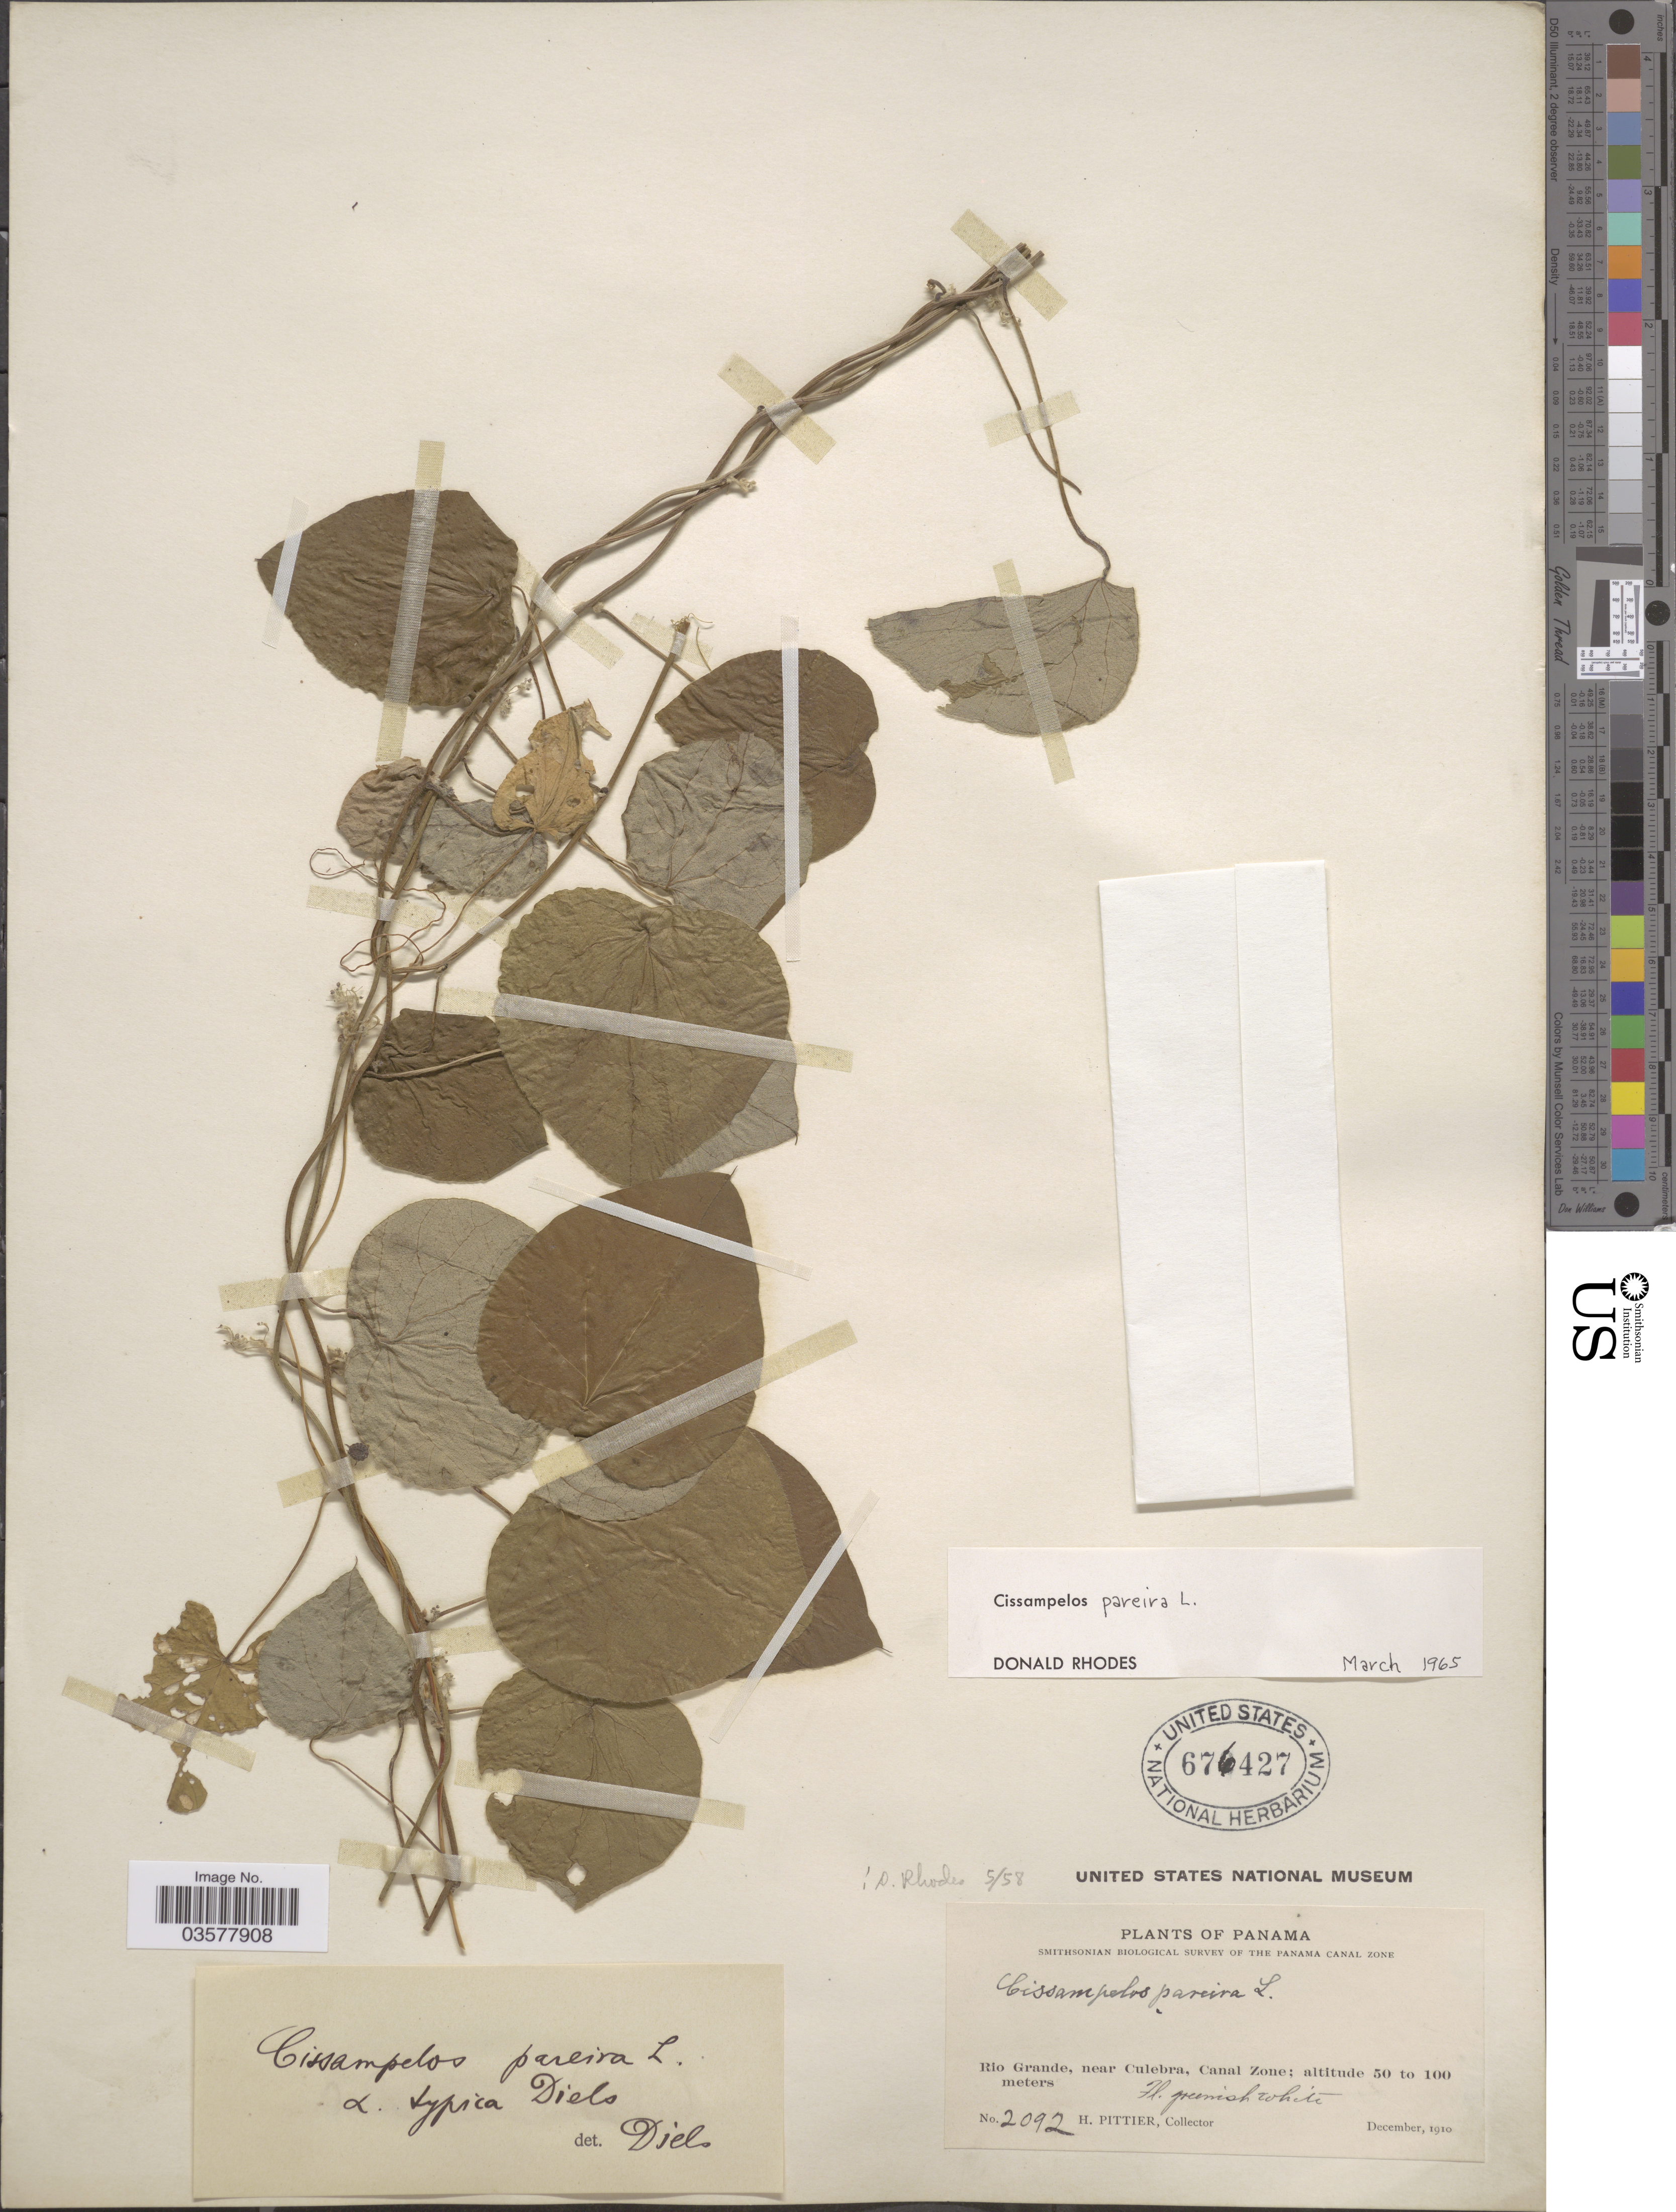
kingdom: Plantae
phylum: Tracheophyta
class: Magnoliopsida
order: Ranunculales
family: Menispermaceae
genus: Cissampelos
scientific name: Cissampelos pareira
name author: L.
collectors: H. F. Pittier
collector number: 2092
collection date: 1910-12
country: Panama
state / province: Colón / Panamá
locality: Rio Grande, near Culebra, Canal Zone.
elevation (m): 50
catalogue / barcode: US 676427